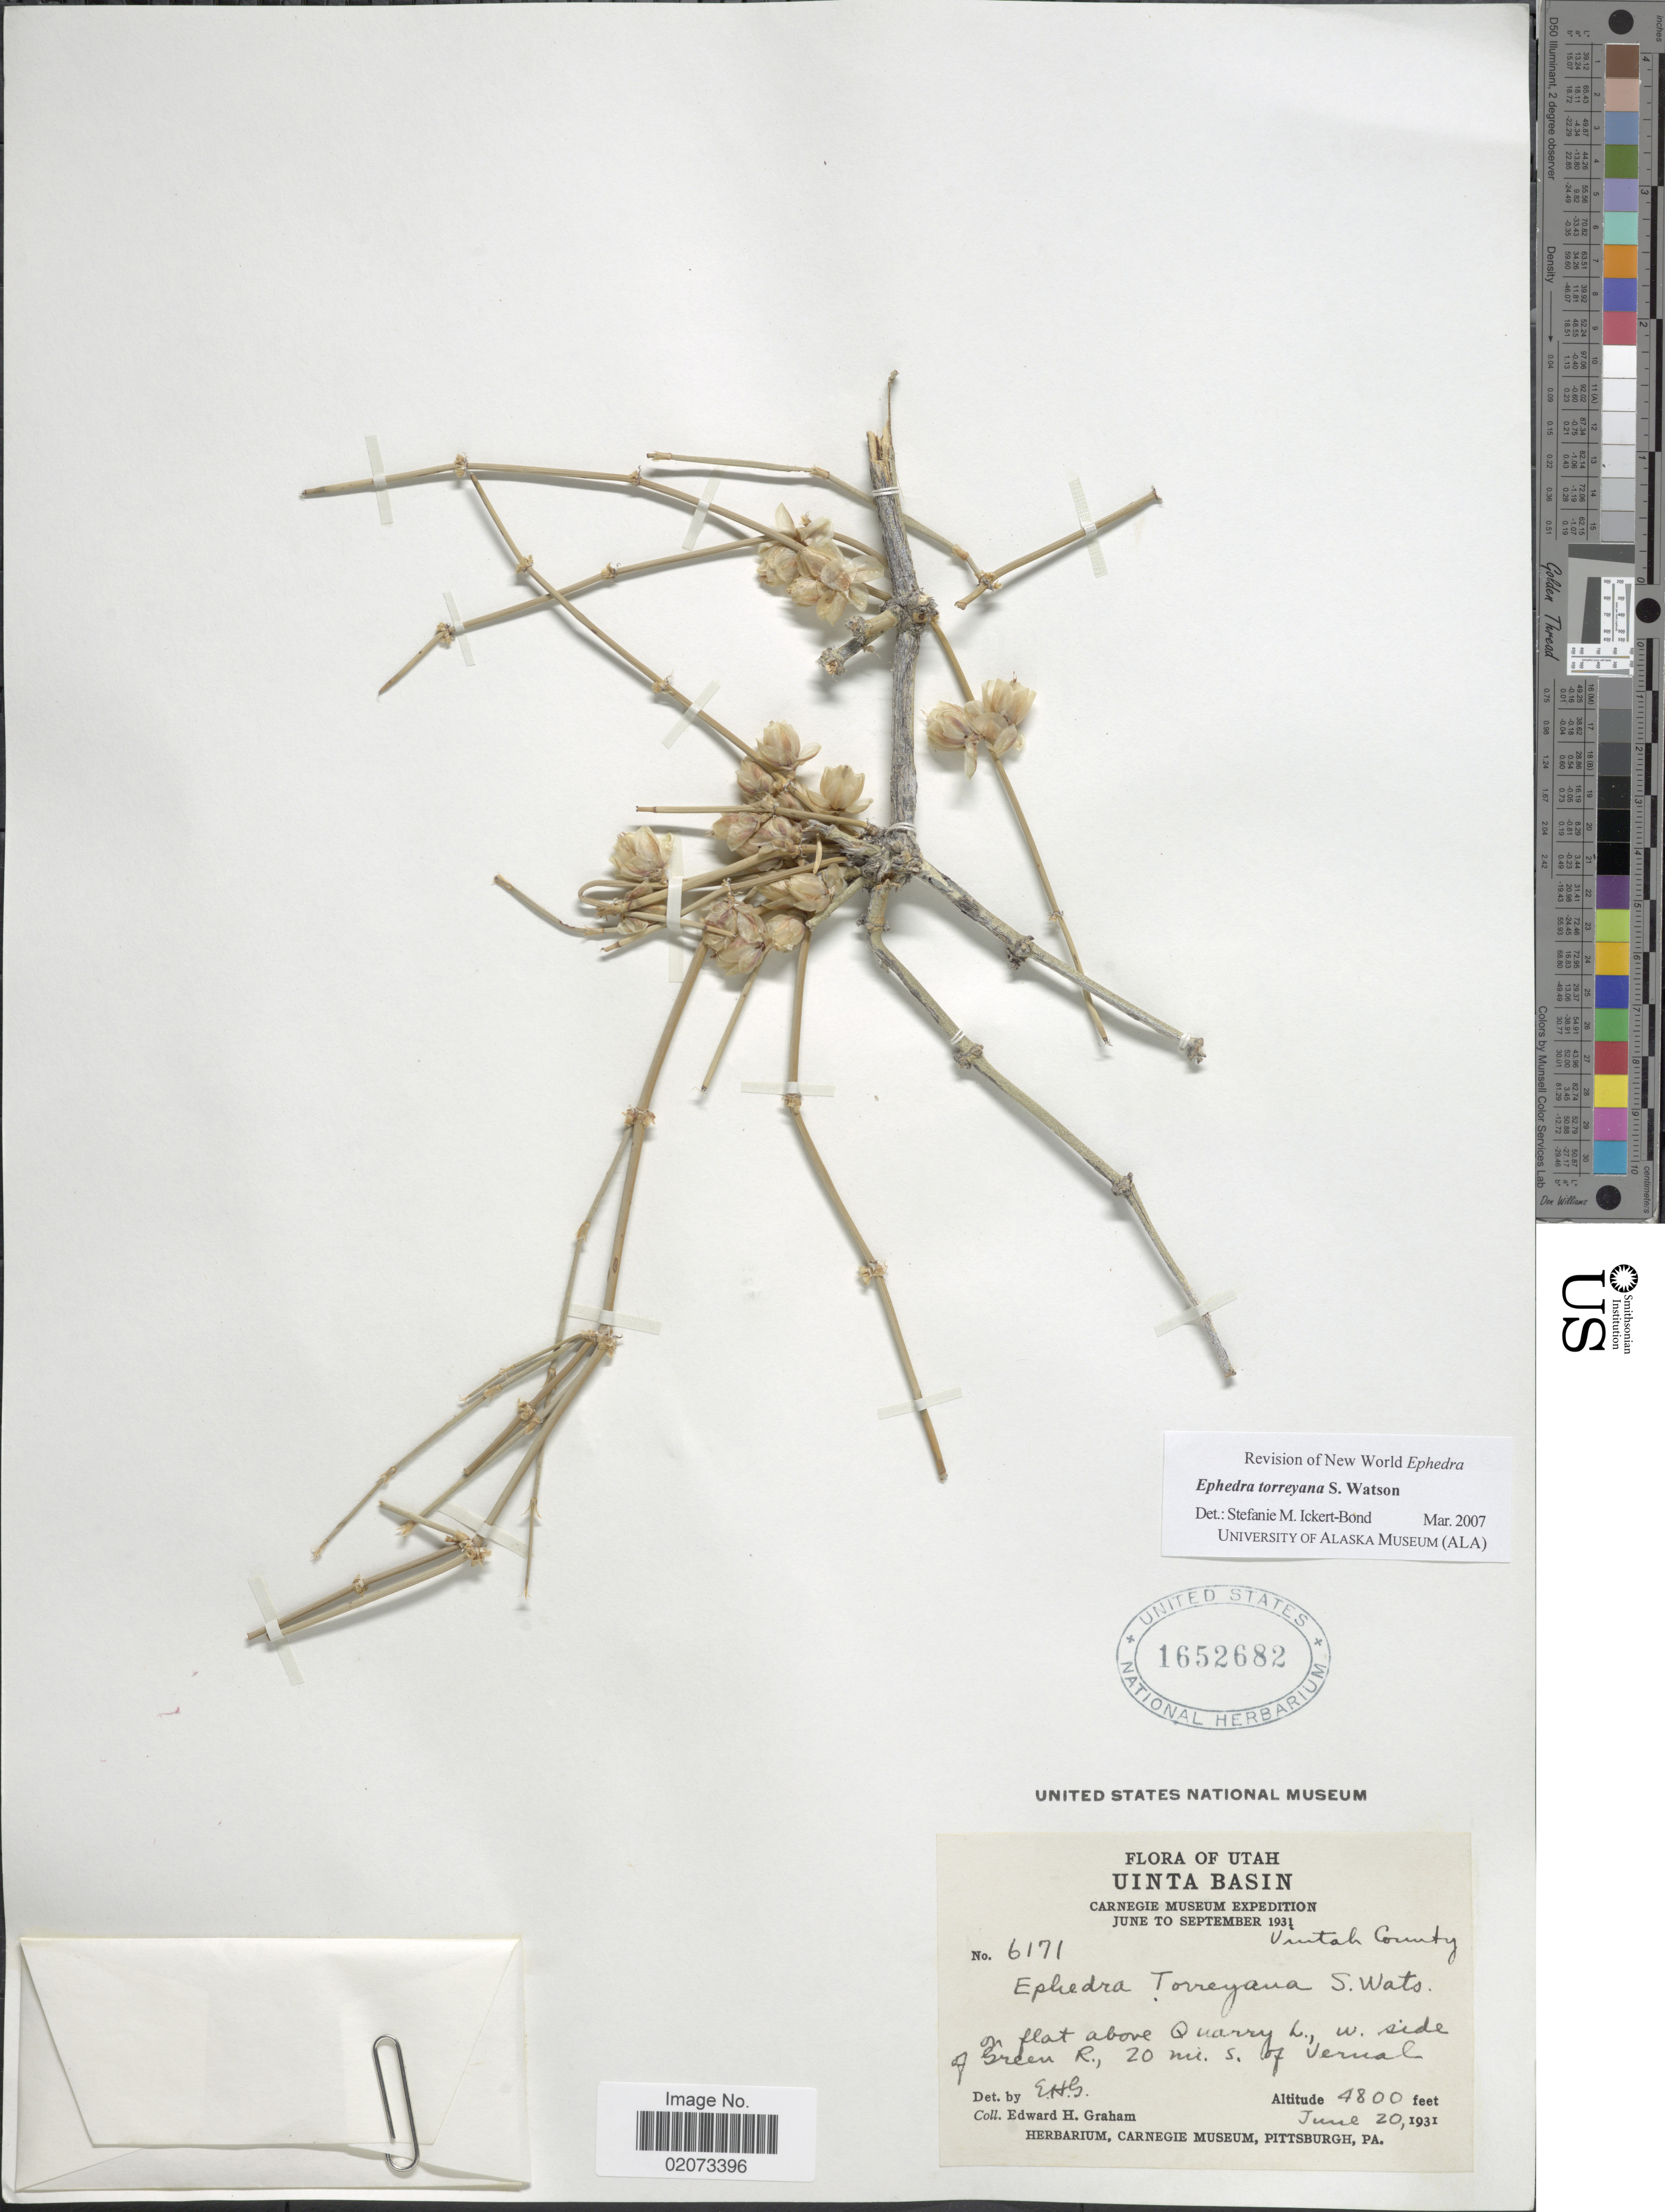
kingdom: Plantae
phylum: Tracheophyta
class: Gnetopsida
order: Ephedrales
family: Ephedraceae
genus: Ephedra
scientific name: Ephedra torreyana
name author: S. Watson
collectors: E. H. Graham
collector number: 6171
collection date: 1931-06-20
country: United States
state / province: Utah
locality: Utah, Uinta Basin. On flat above Quarry L., w. side of Green R., 20 mi S. of Vernal.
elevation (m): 1463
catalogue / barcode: US 1652682